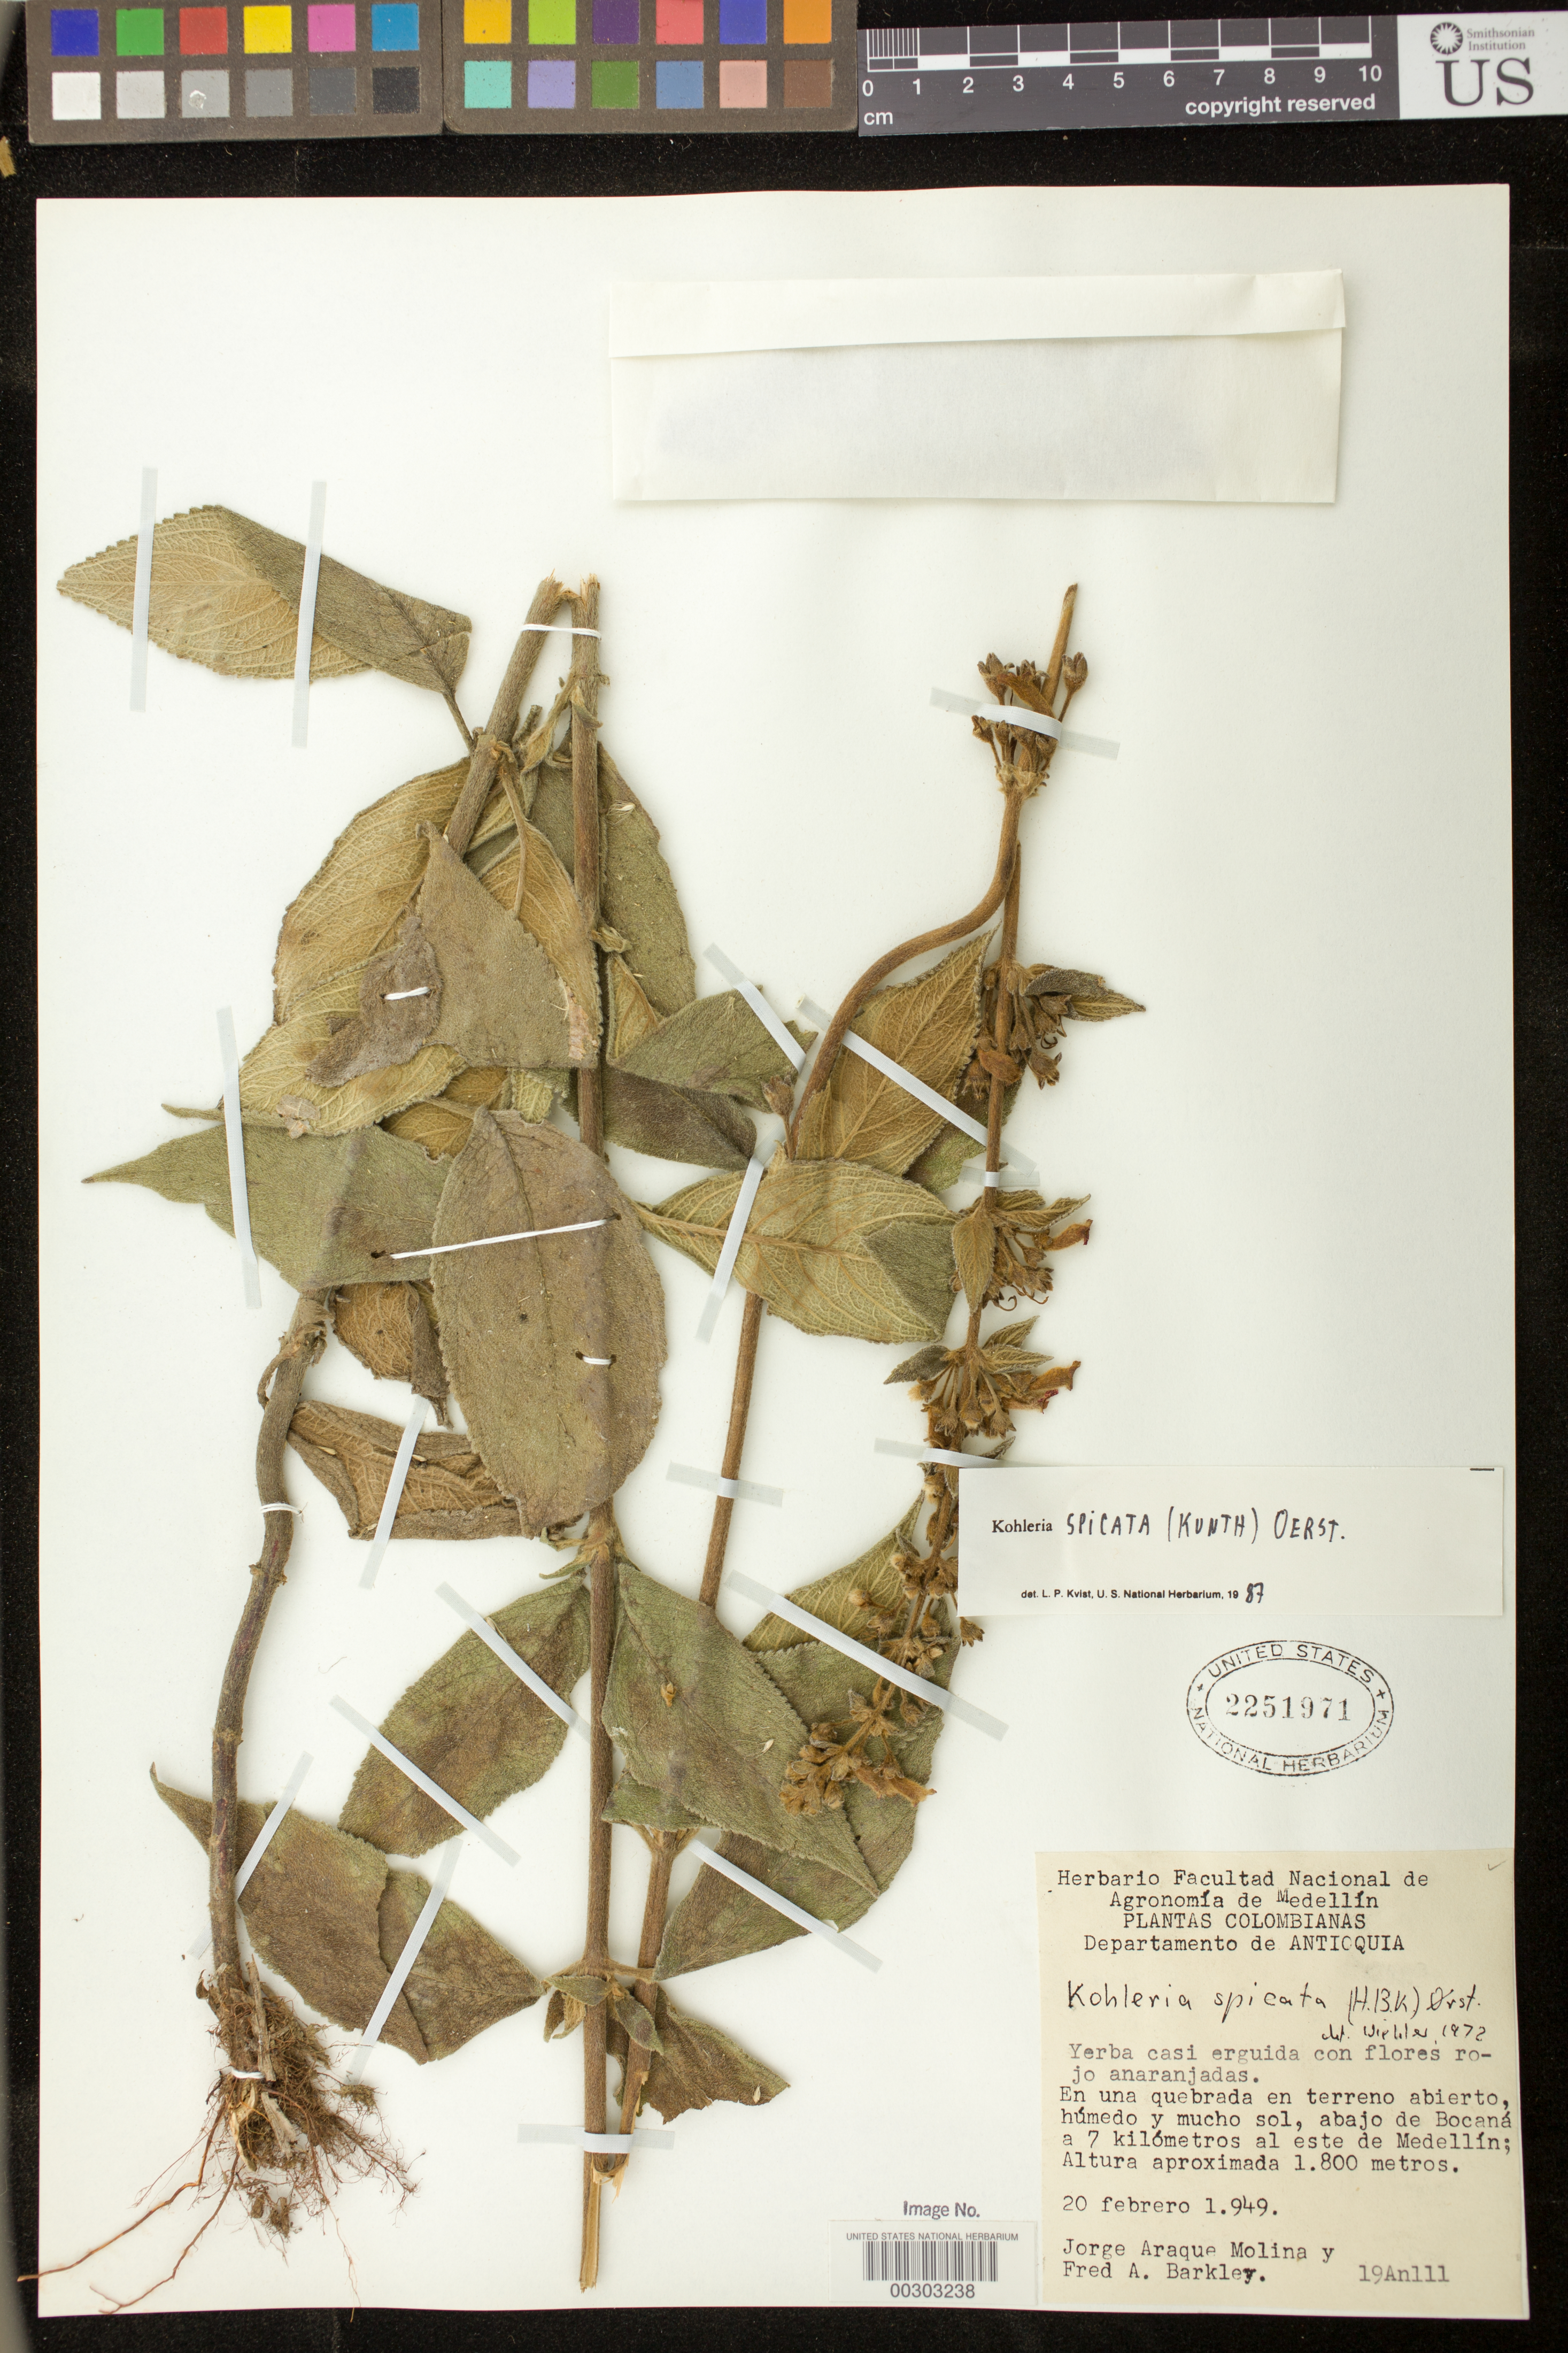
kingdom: Plantae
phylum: Tracheophyta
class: Magnoliopsida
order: Lamiales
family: Gesneriaceae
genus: Kohleria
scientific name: Kohleria spicata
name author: (Kunth) Oerst.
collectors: J. A. Molina & F. A. Barkley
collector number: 19 AN111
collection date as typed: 20 Feb 1949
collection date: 1949-02-20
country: Colombia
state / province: Antioquia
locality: Below Bocana to 7 km E of Medellin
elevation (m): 1800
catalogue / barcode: US 2251971